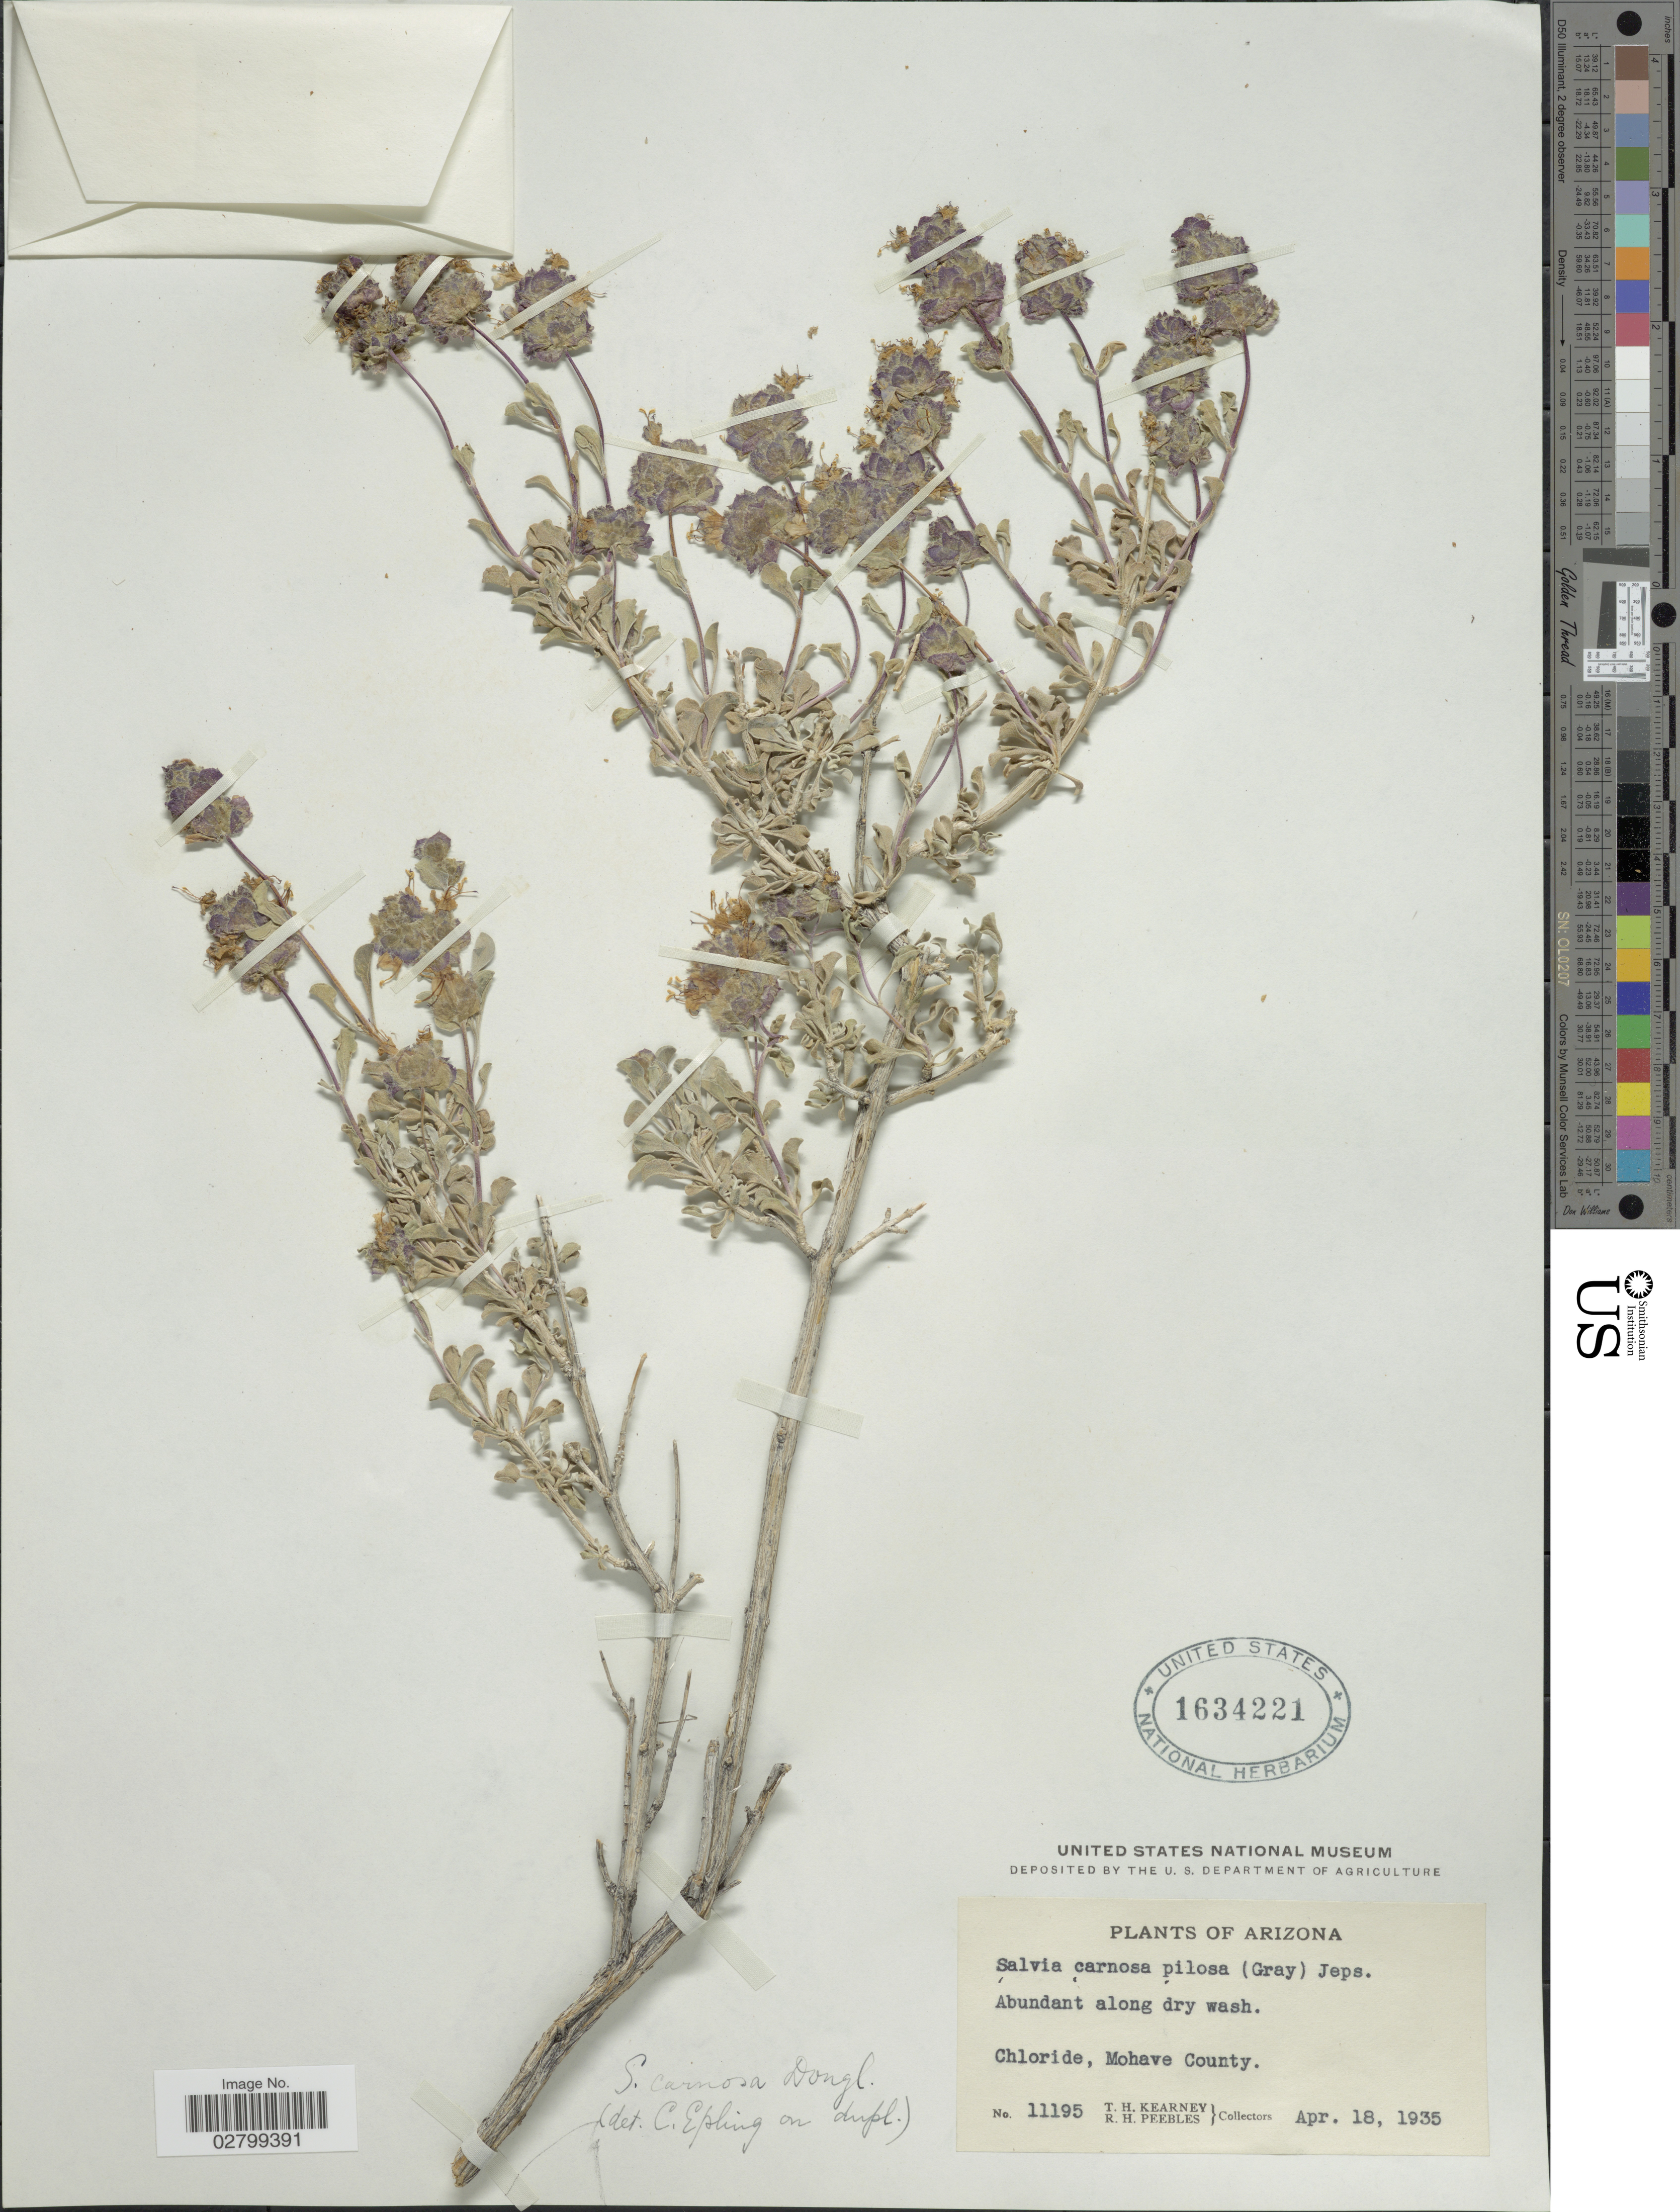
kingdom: Plantae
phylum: Tracheophyta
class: Magnoliopsida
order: Lamiales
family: Lamiaceae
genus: Salvia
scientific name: Salvia dorrii var. pilosa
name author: (A. Gray) Strachan & Reveal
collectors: T. H. Kearney & R. H. Peebles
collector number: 11195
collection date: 1935-04-18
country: United States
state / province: Arkansas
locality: Chloride, Mohave County.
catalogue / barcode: US 1634221